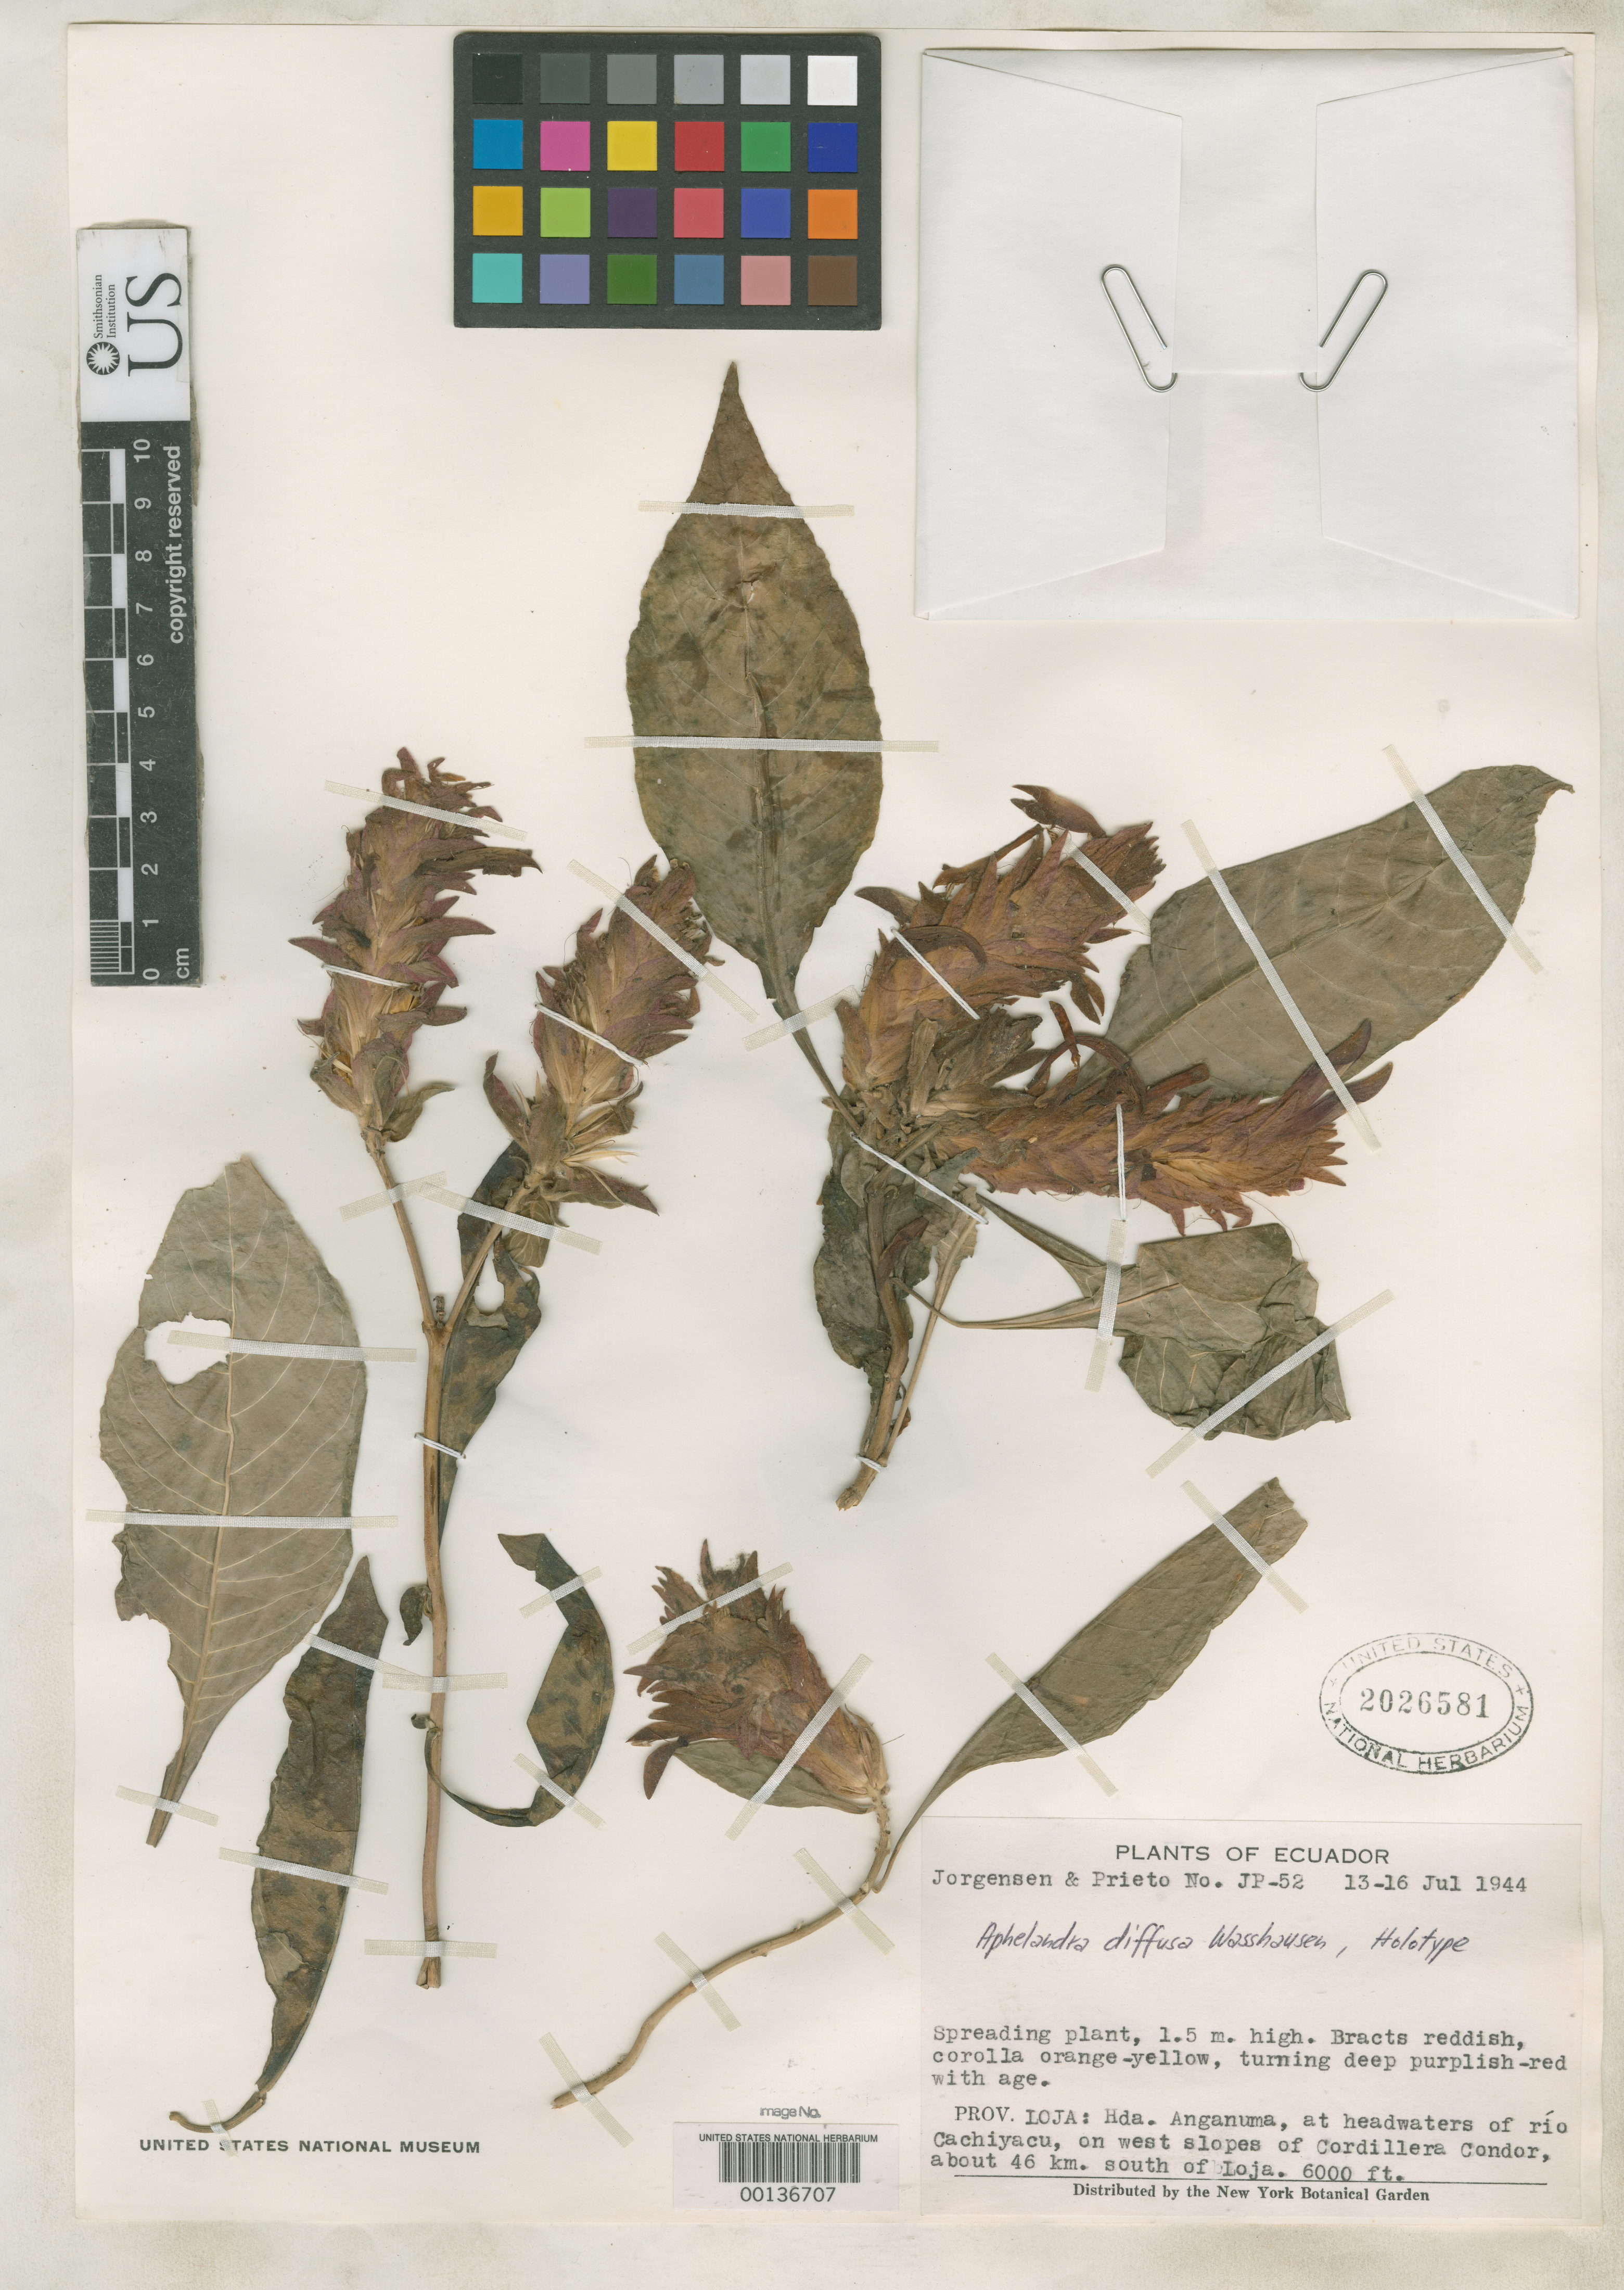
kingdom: Plantae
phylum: Tracheophyta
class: Magnoliopsida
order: Lamiales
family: Acanthaceae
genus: Aphelandra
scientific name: Aphelandra diffusa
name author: Wassh.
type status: Holotype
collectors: H. Jørgensen & F. Prieto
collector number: JP-52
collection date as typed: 13 Jul 1944 to 16 Jul 1944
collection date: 1944-07-13/1944-07-16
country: Ecuador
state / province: Loja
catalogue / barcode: US 2026581